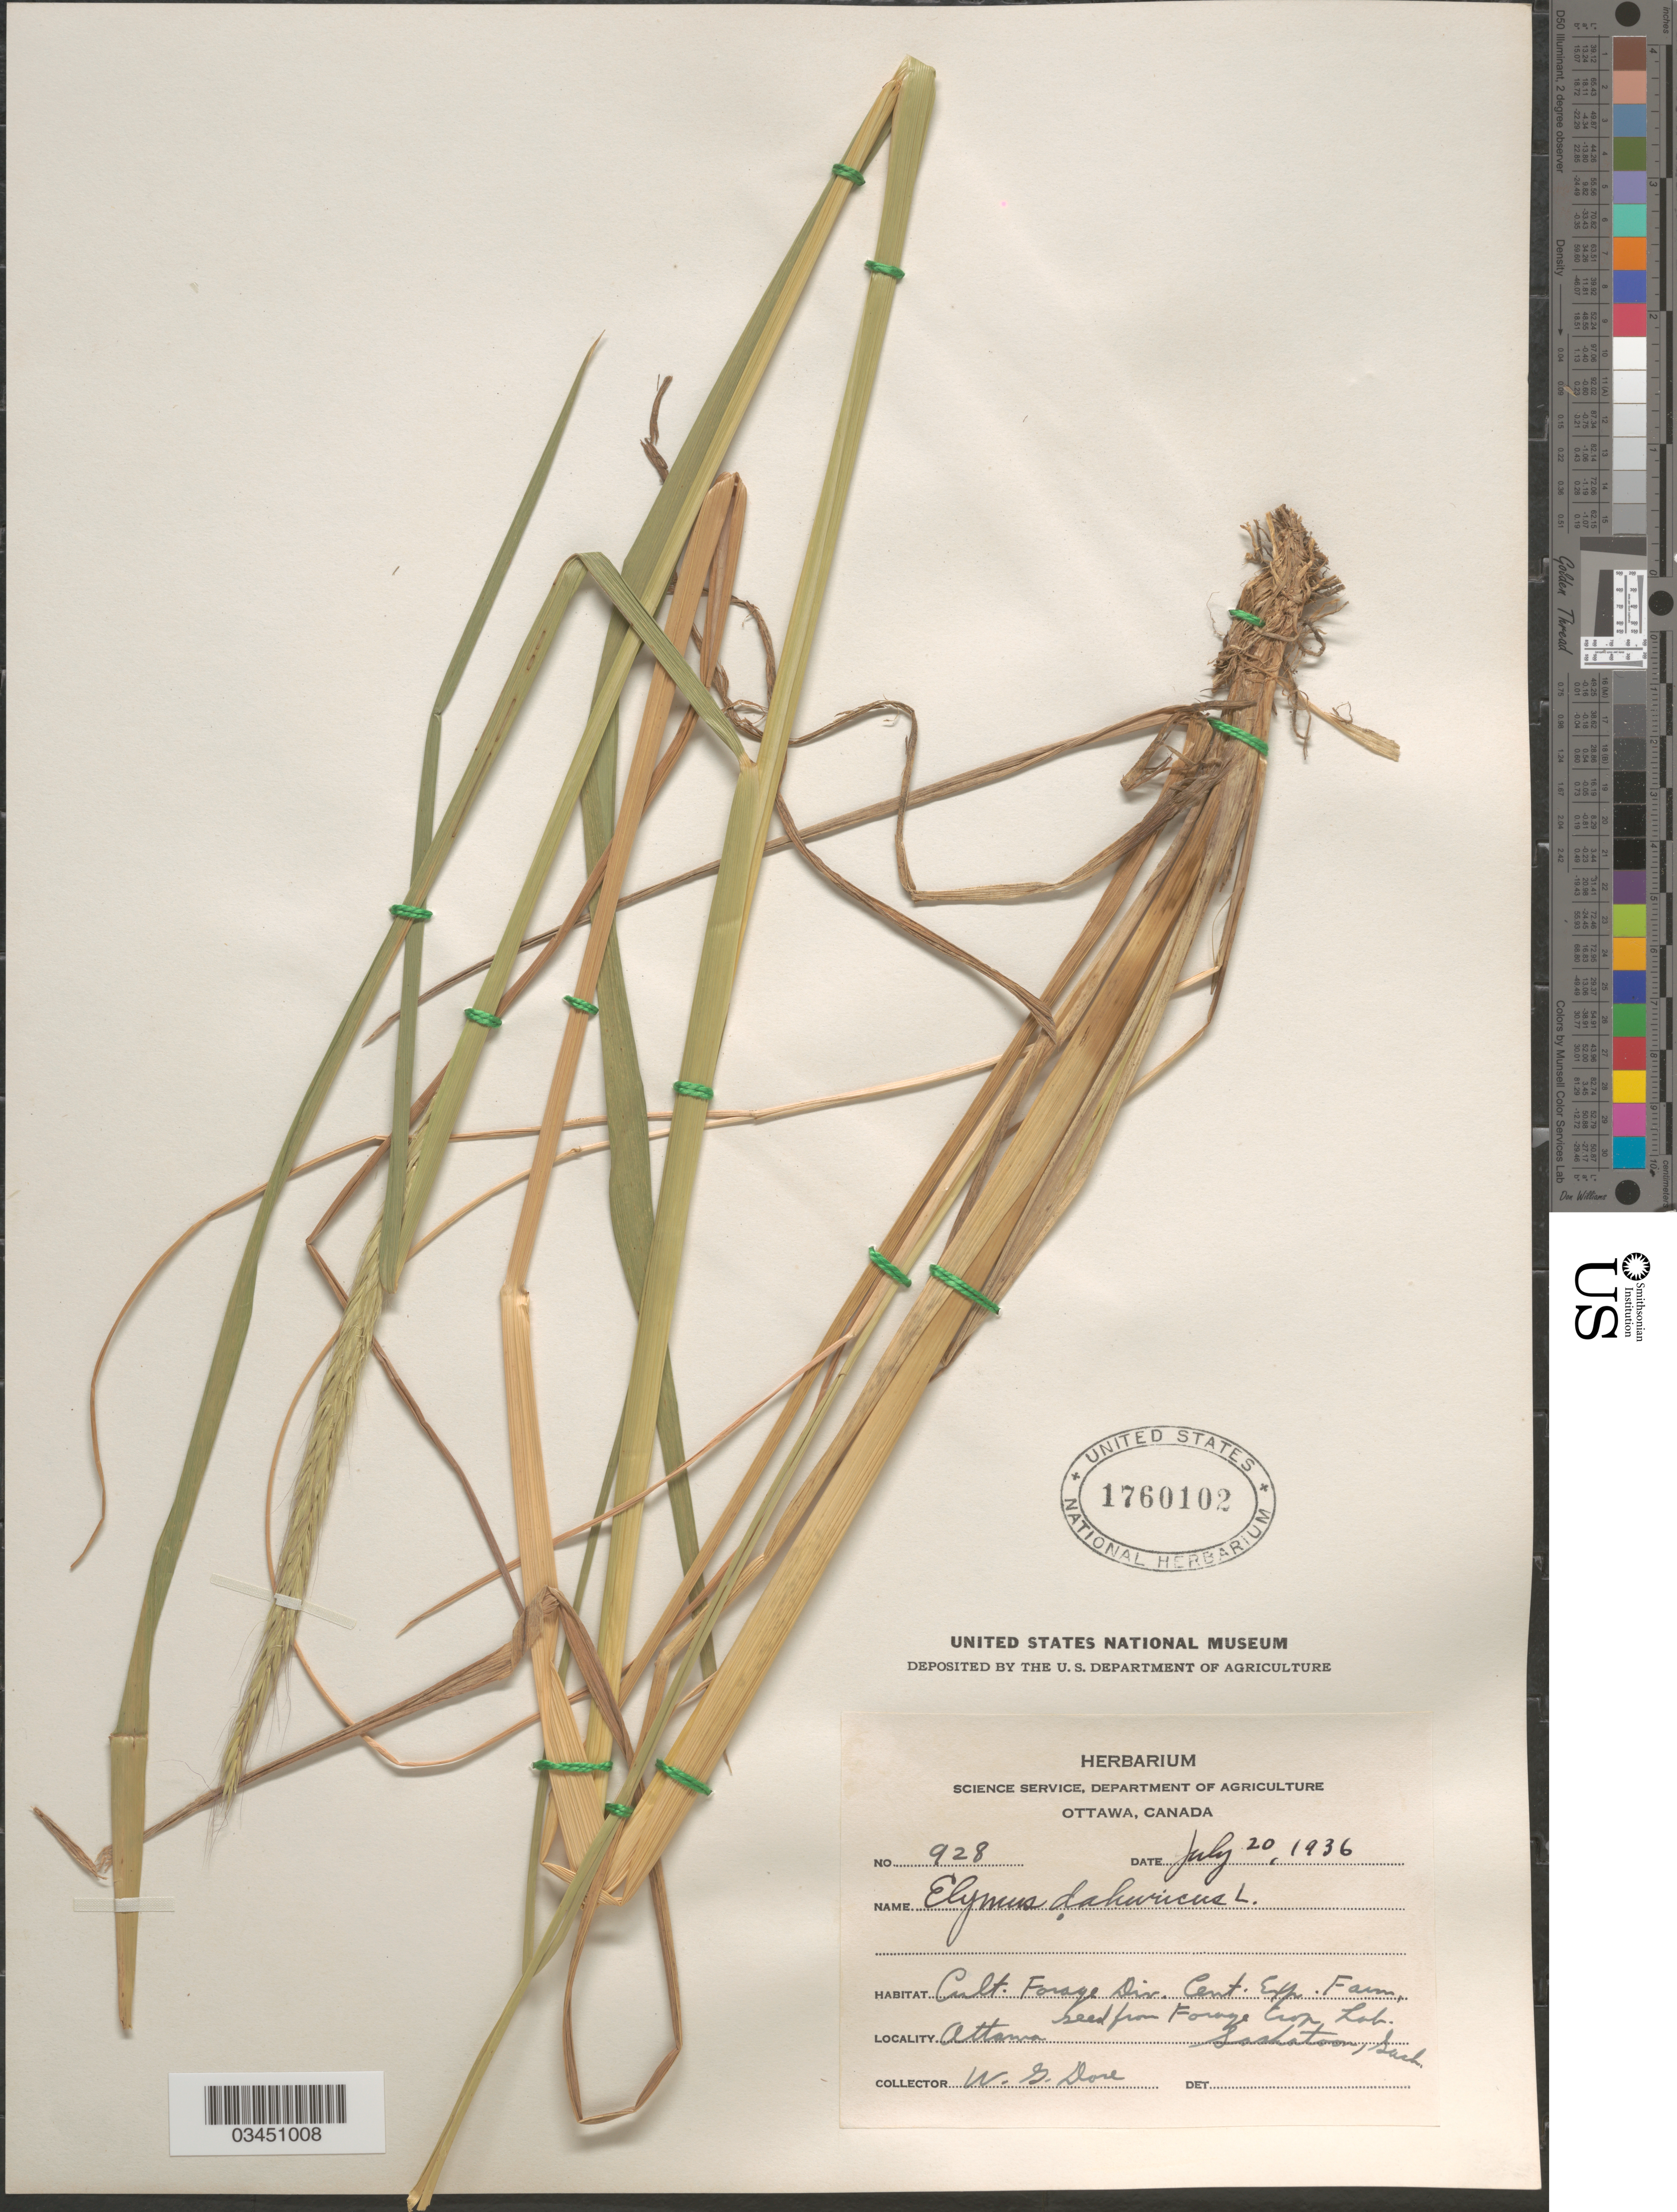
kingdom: Plantae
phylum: Tracheophyta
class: Liliopsida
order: Poales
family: Poaceae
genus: Elymus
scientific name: Elymus dahuricus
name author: Turcz. ex Griseb.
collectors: W. Dore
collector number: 928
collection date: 1936-07-20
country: Canada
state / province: Ontario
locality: Forage Div. Cent. Exp. Farm, Ottawa.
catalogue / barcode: US 1760102